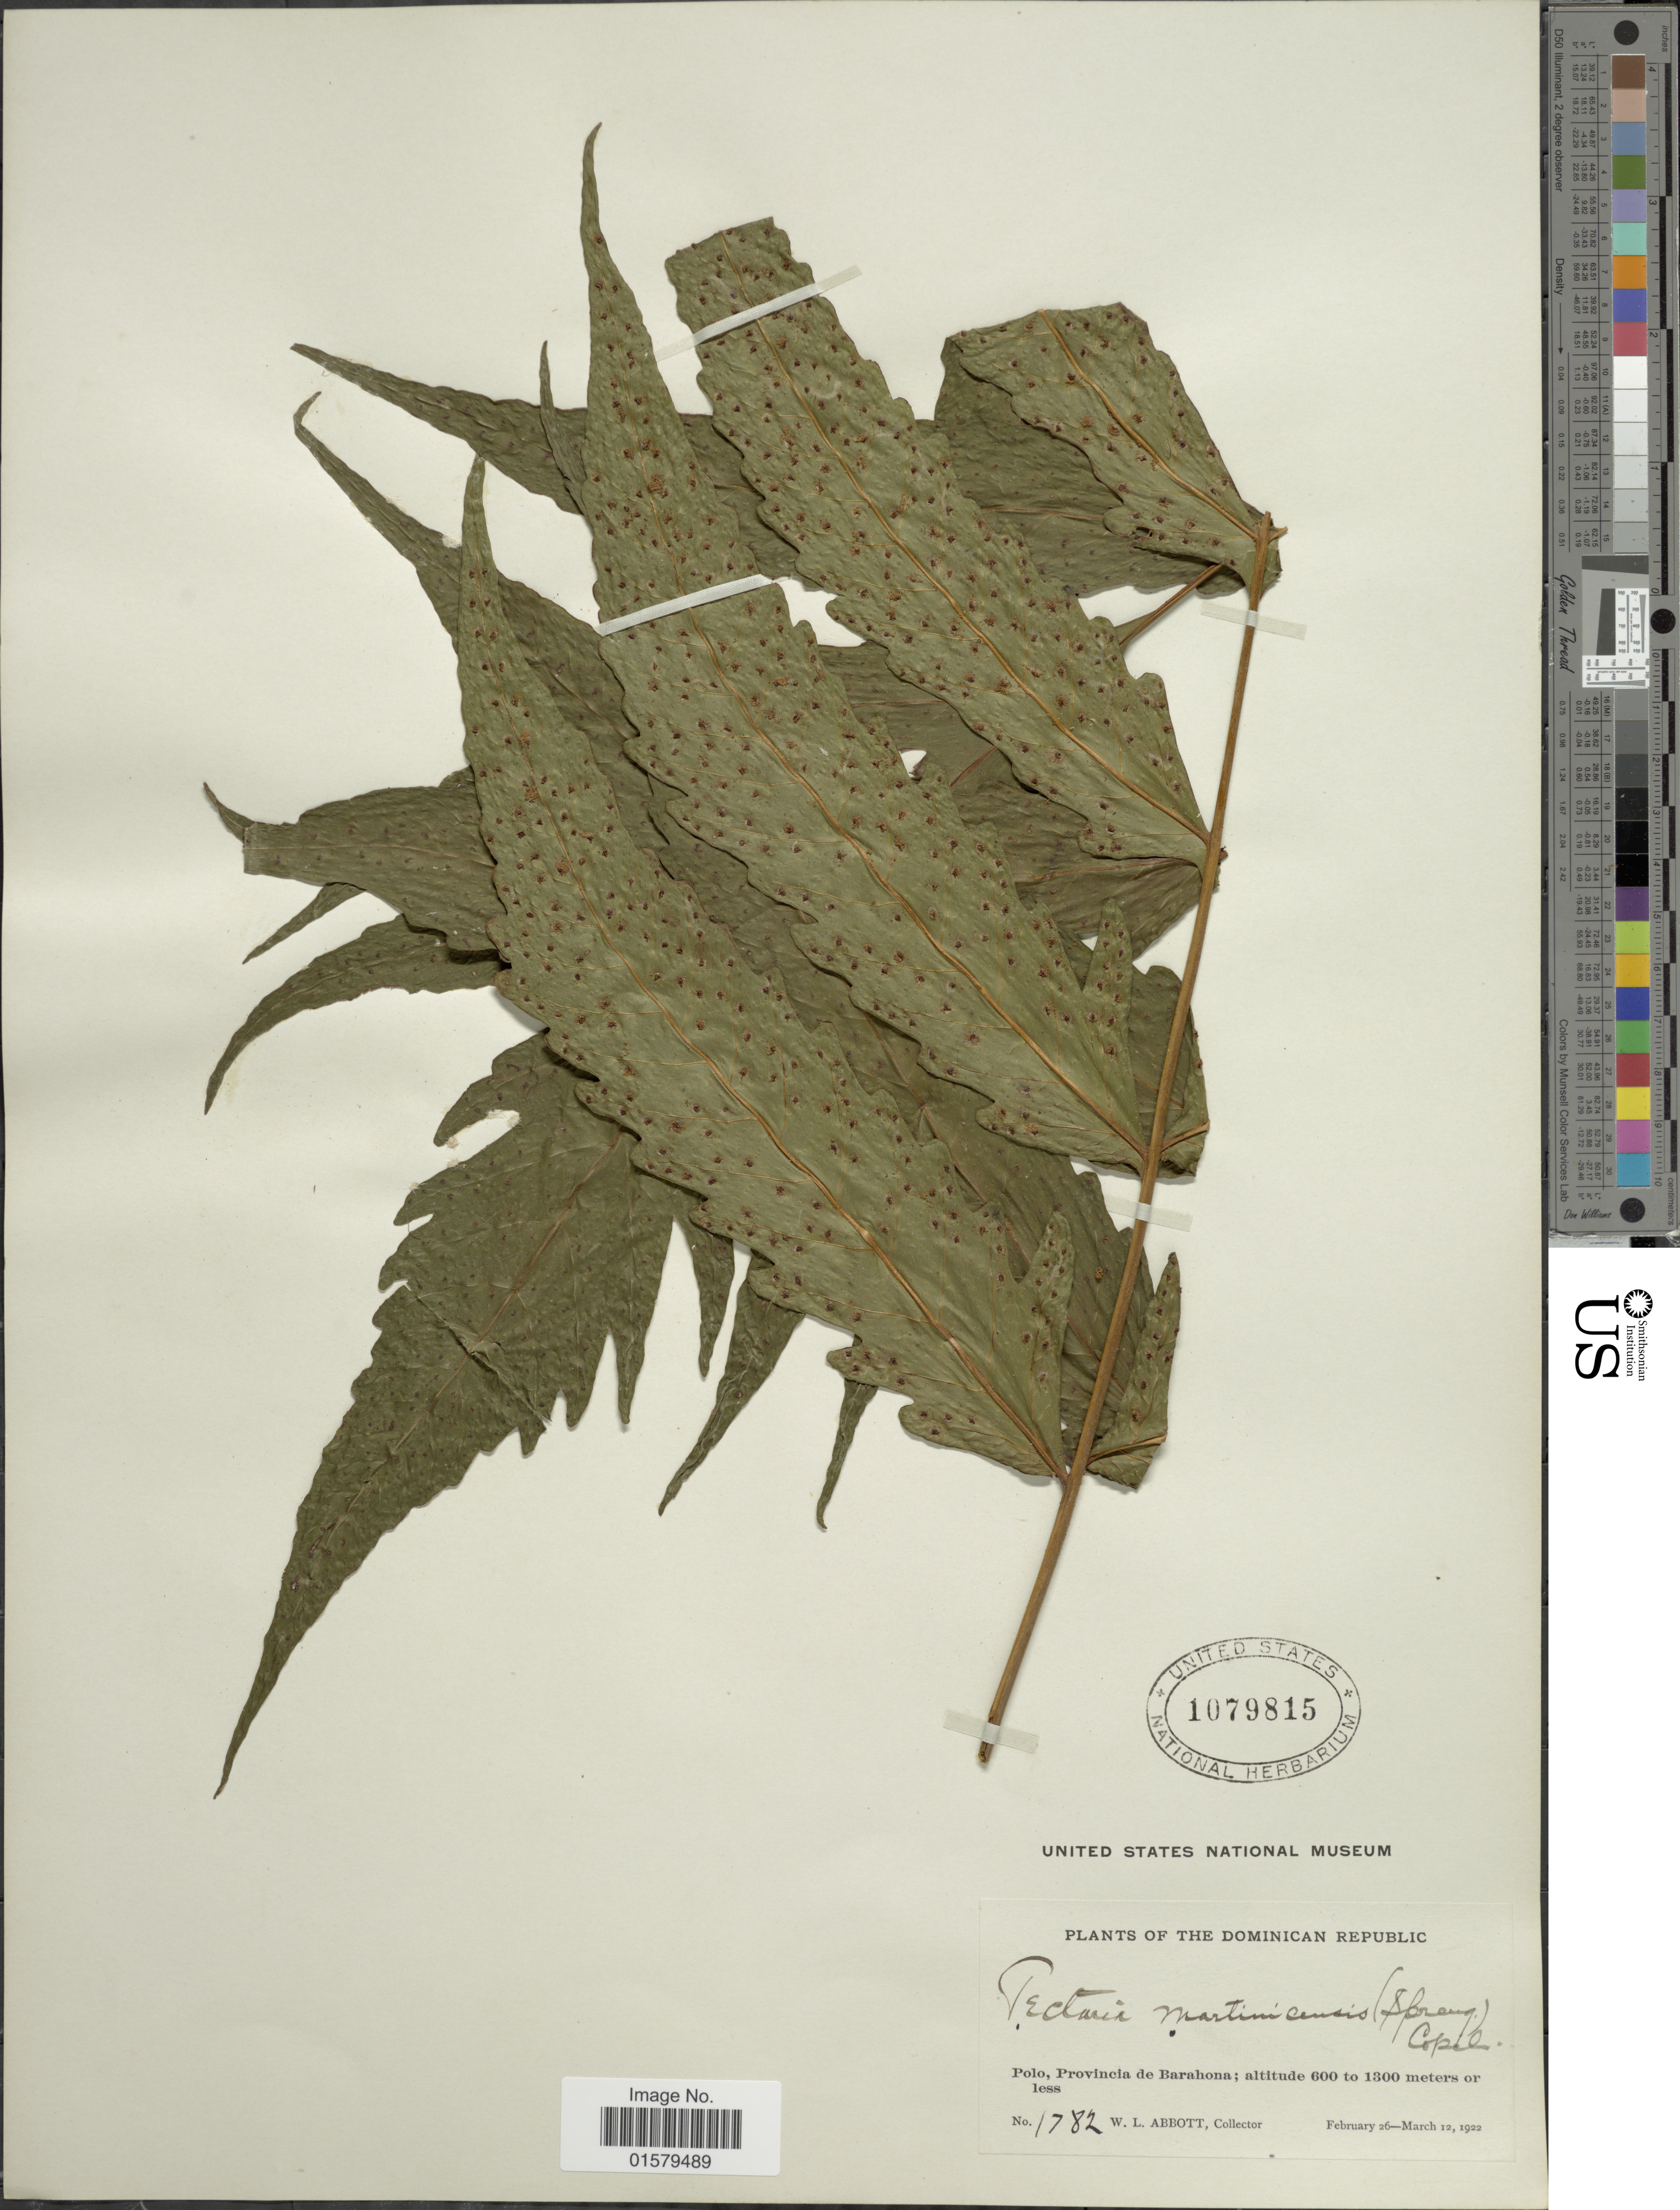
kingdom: Plantae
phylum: Tracheophyta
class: Polypodiopsida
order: Polypodiales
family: Tectariaceae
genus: Tectaria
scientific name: Tectaria transiens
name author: (C.V. Morton) A.R. Sm.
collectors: W. L. Abbott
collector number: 1782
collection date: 1922-02-26/1922-03-12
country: Dominican Republic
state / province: Barahona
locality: Polo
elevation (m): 600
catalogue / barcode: US 1079815